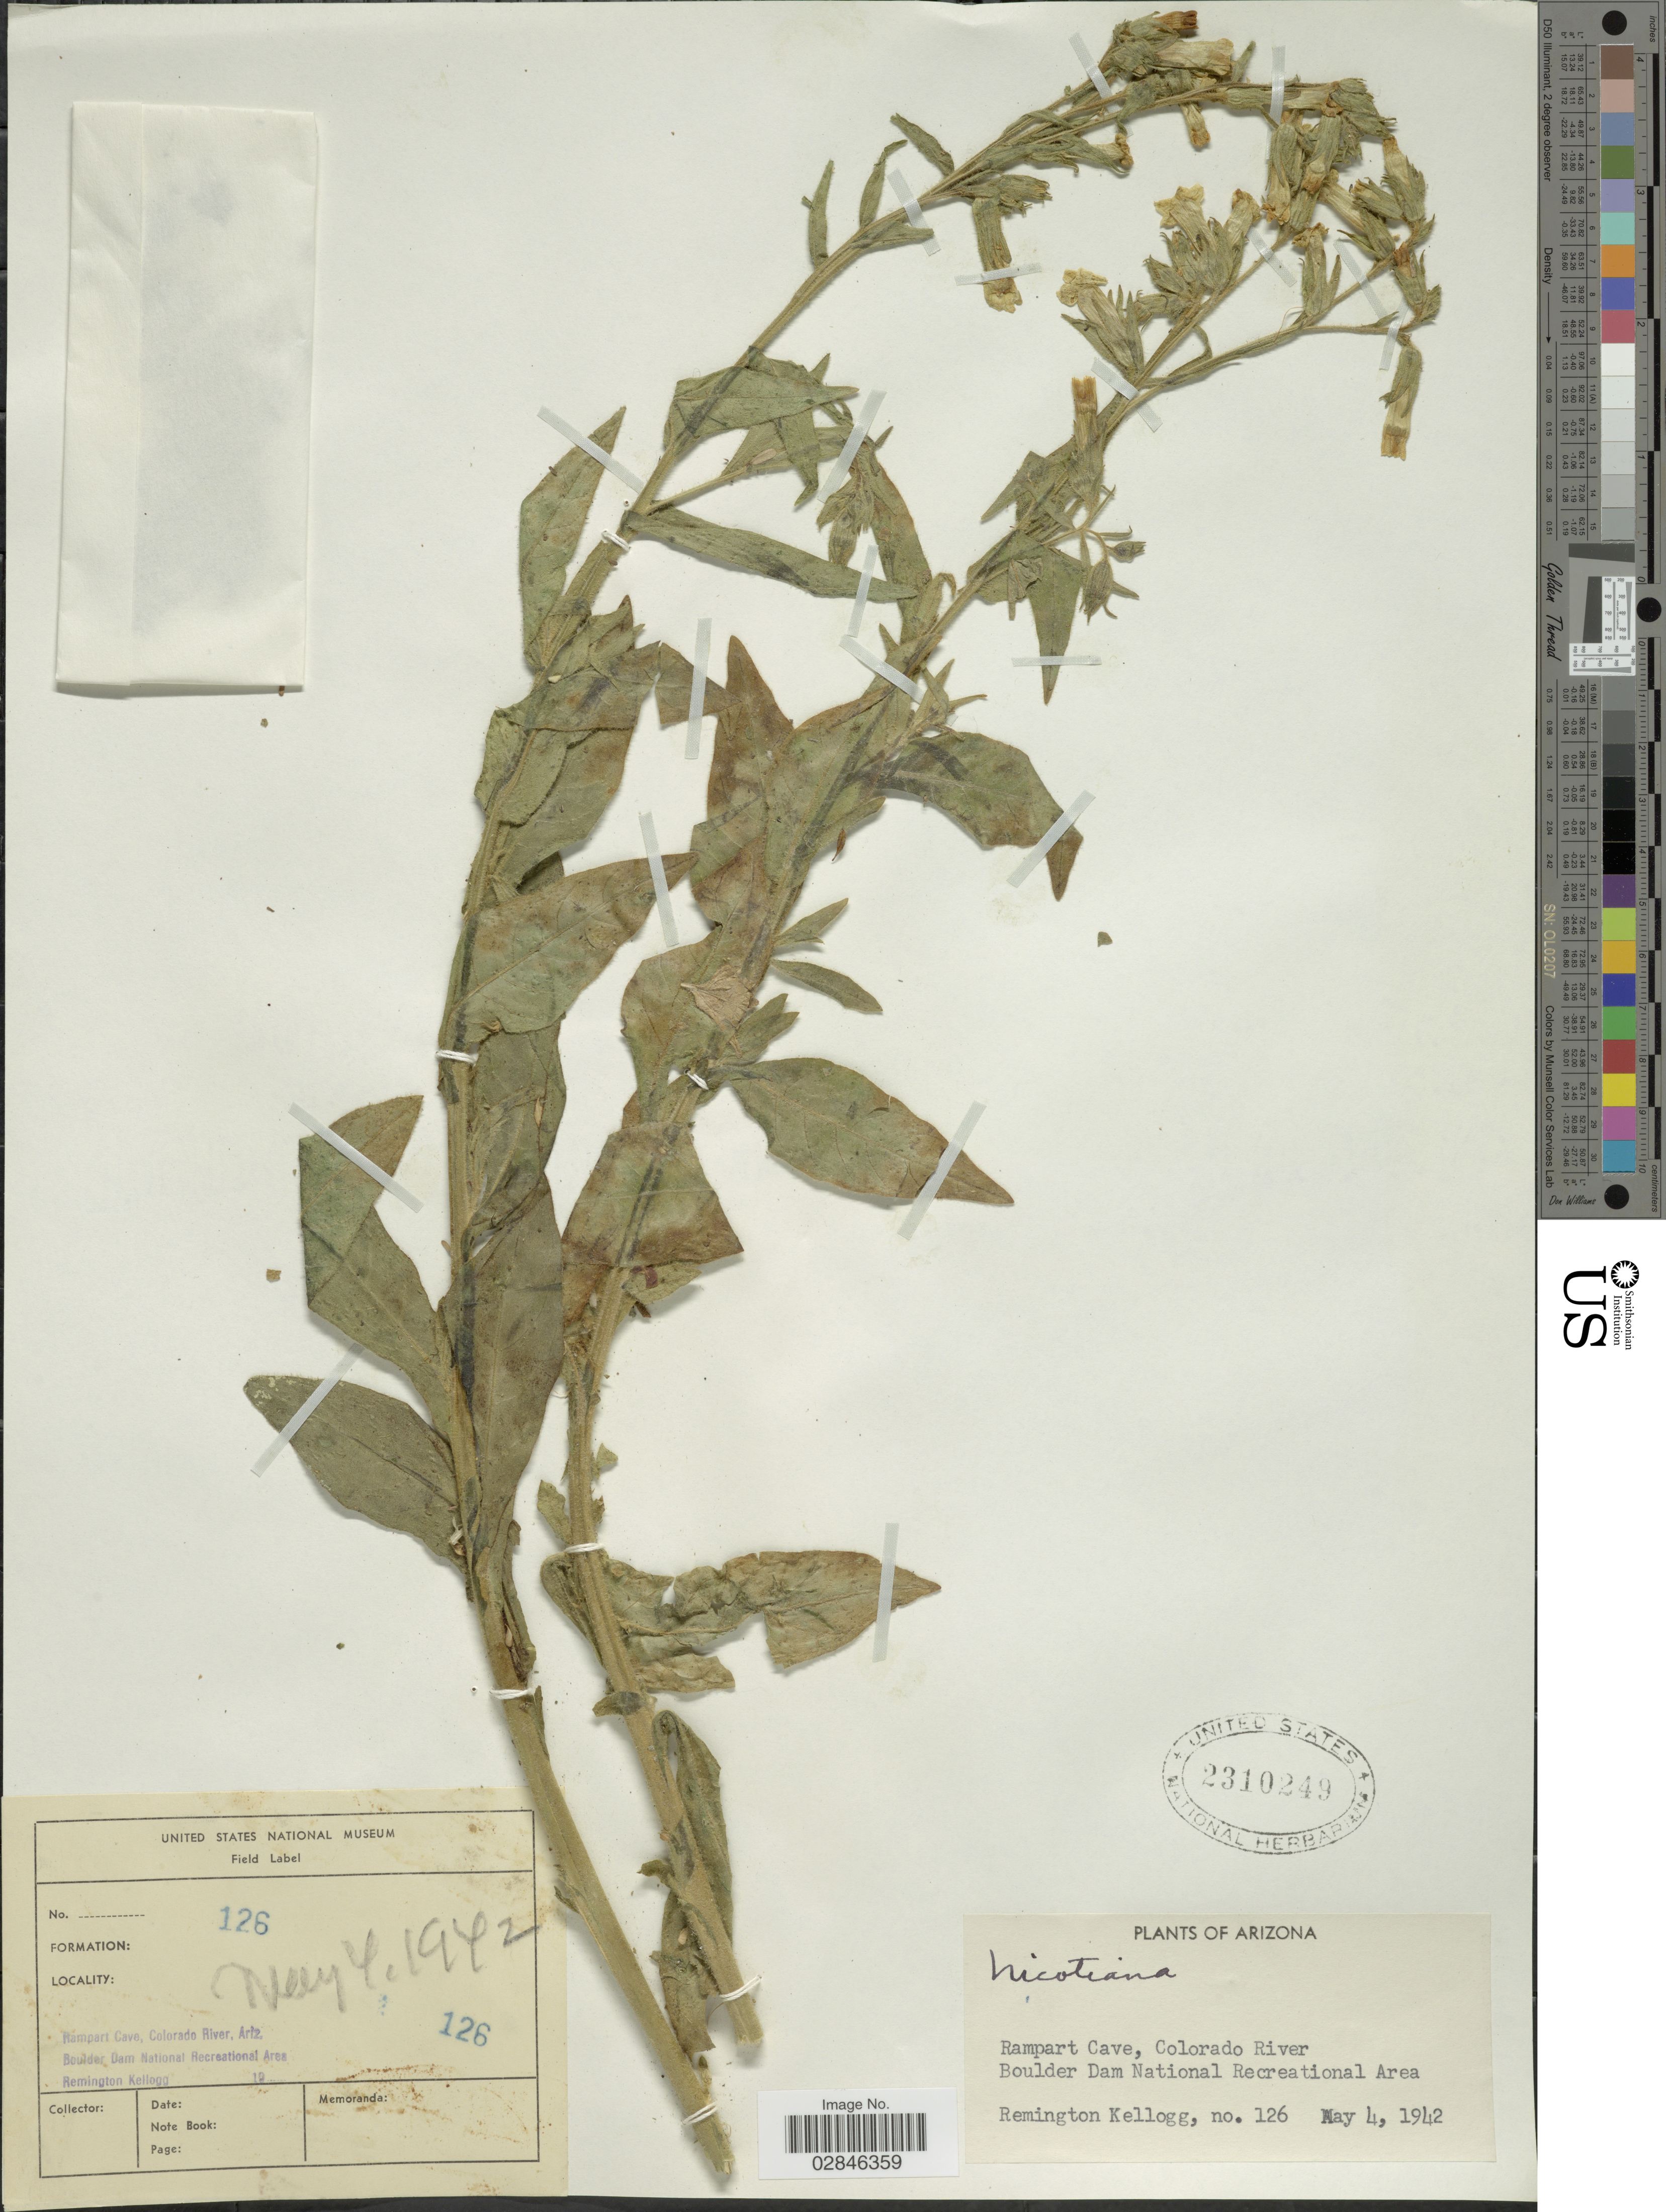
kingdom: Plantae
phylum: Tracheophyta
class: Magnoliopsida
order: Solanales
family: Solanaceae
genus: Nicotiana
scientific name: Nicotiana sp.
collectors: R. Kellogg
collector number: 126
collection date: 1942-05-04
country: United States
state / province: Arizona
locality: Rampart Cave, Colorado River, Boulder Dam National Recreational Area.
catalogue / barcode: US 2310249